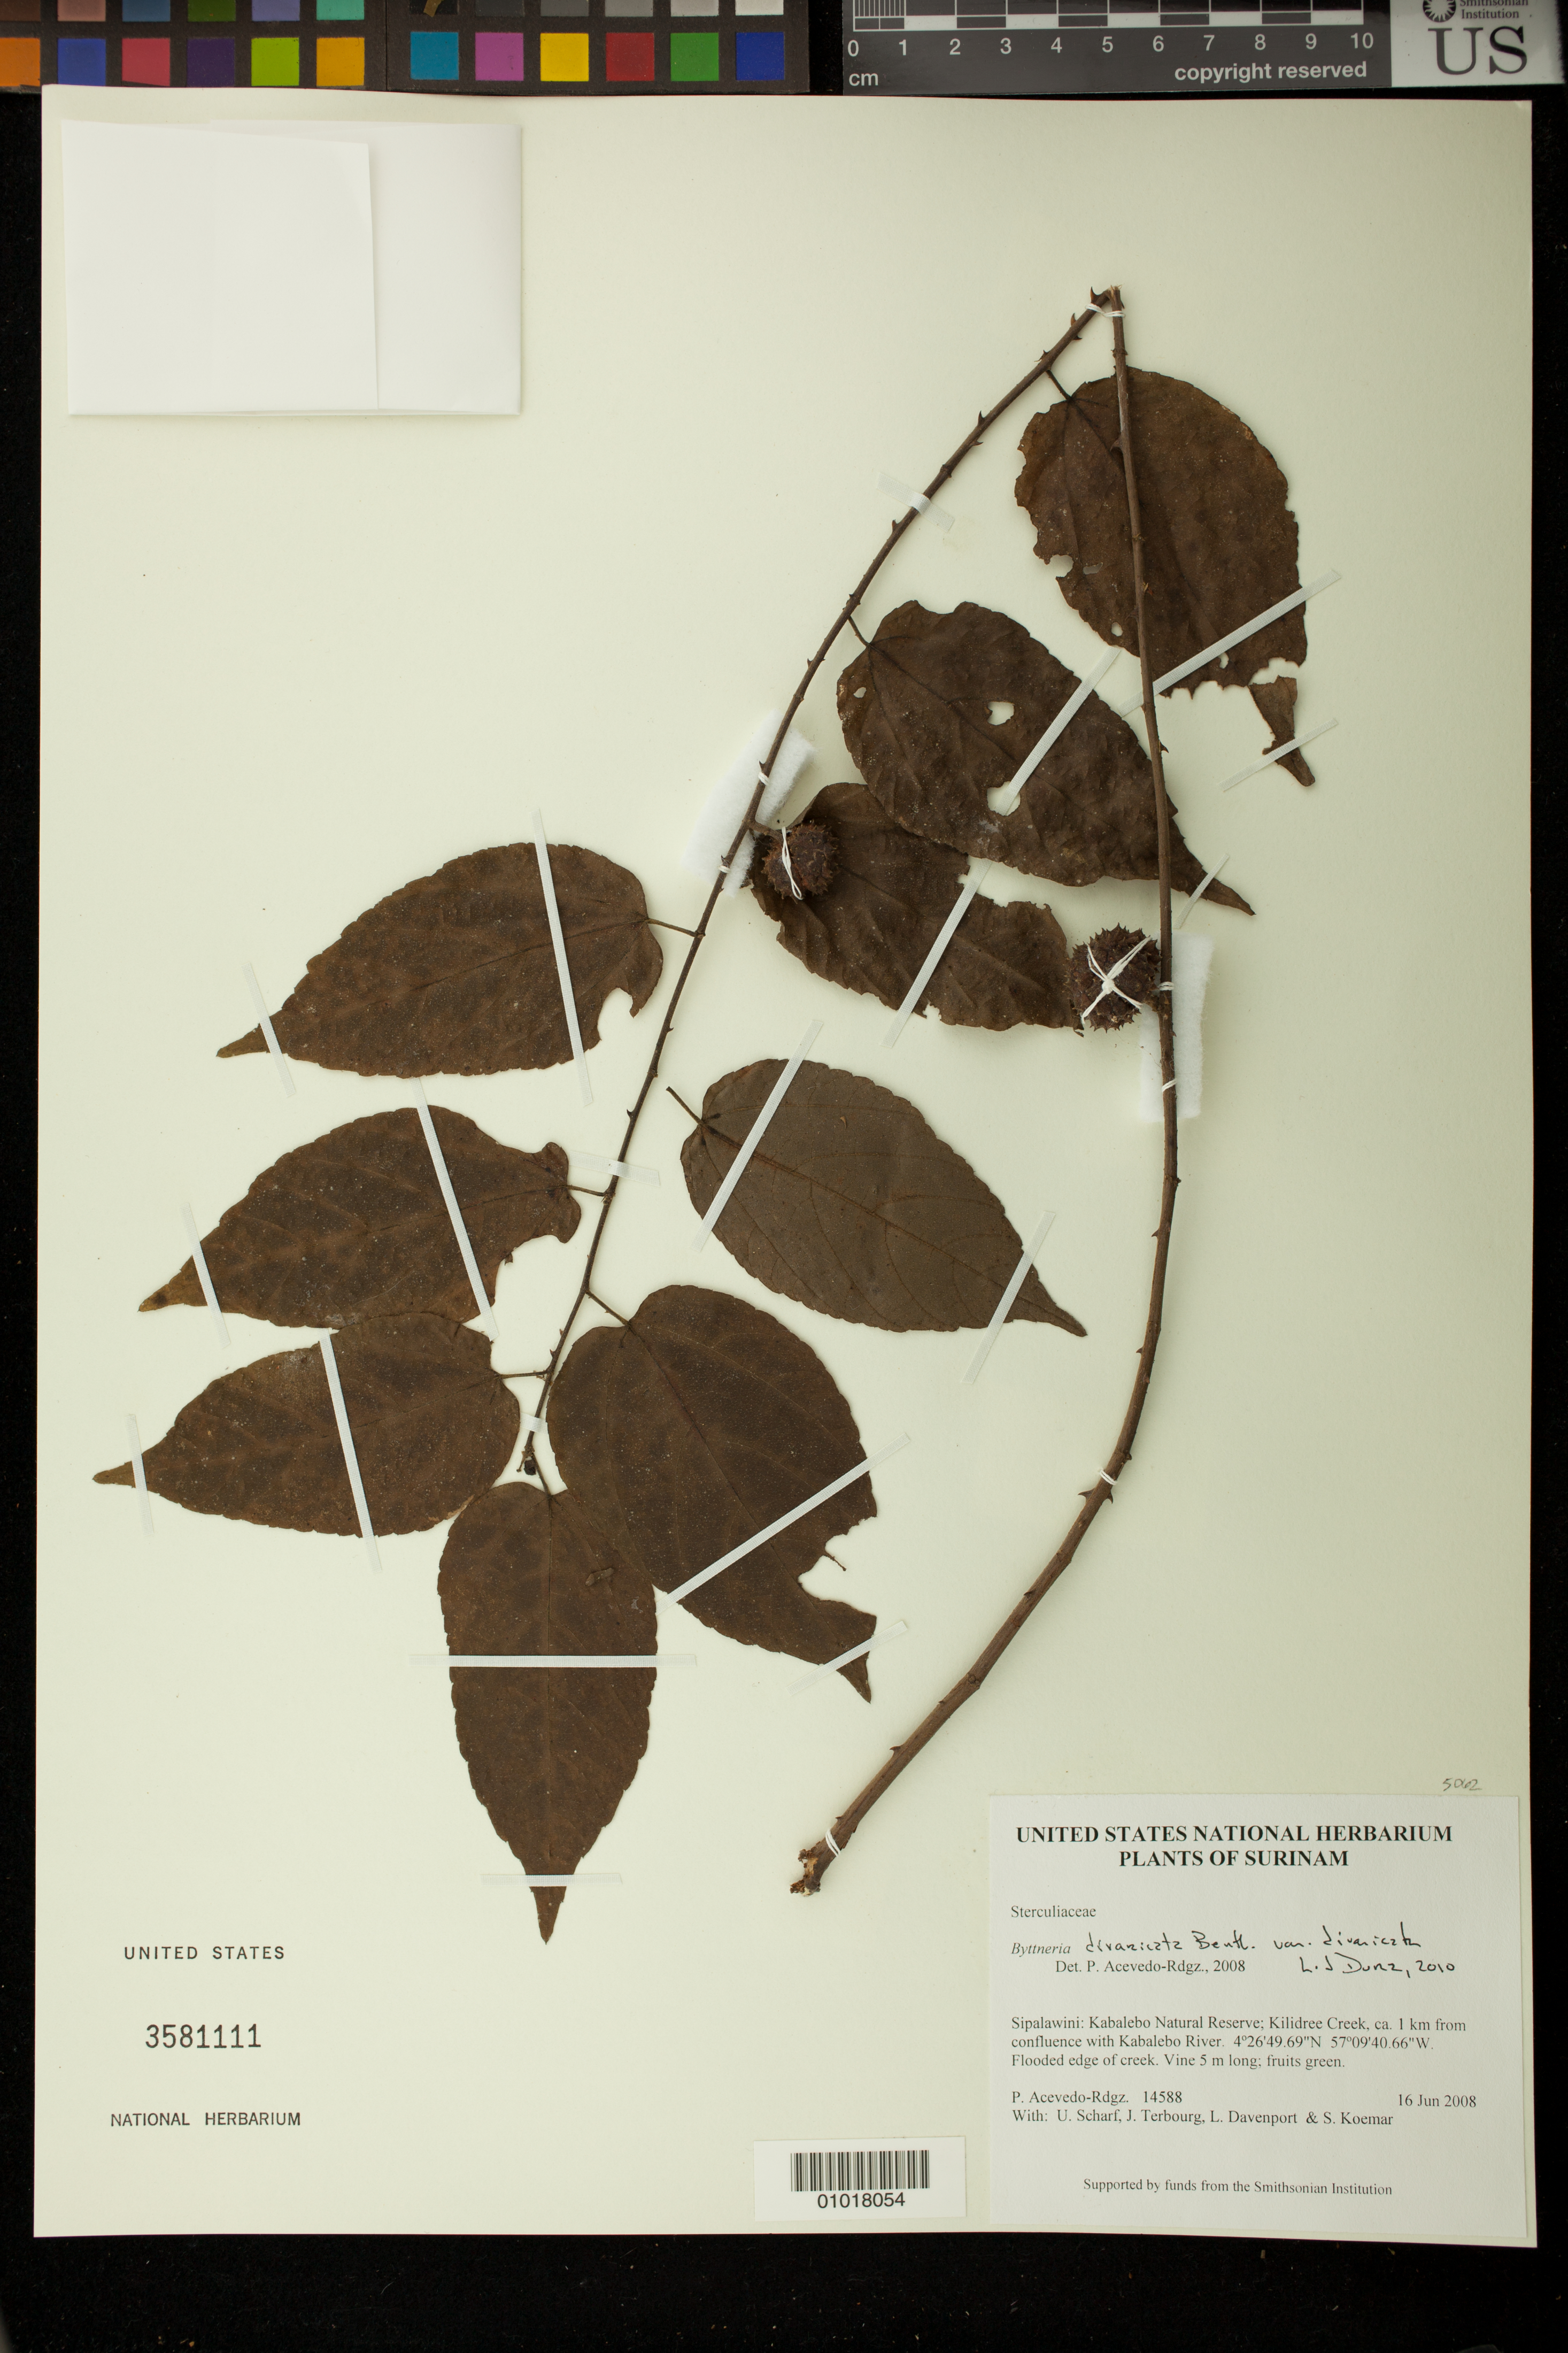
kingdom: Plantae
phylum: Tracheophyta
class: Magnoliopsida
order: Malvales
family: Malvaceae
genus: Byttneria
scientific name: Byttneria divaricata var. divaricata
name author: Benth.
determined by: Dorr, L. J., (BOT), Smithsonian Institution - National Museum of Natural History (UNITED STATES)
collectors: P. Acevedo-Rodr., U. Scharf, J. Terbourg, L. Davenport & S. Koemar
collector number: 14588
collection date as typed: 16 Jun 2008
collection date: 2008-06-16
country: Suriname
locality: Sipalawini: Kabalebo Natural Reserve; Kilidree Creek, ca. 1 km from confluence with Kabalebo River.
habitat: Flooded edge of creek.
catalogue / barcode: US 3581111